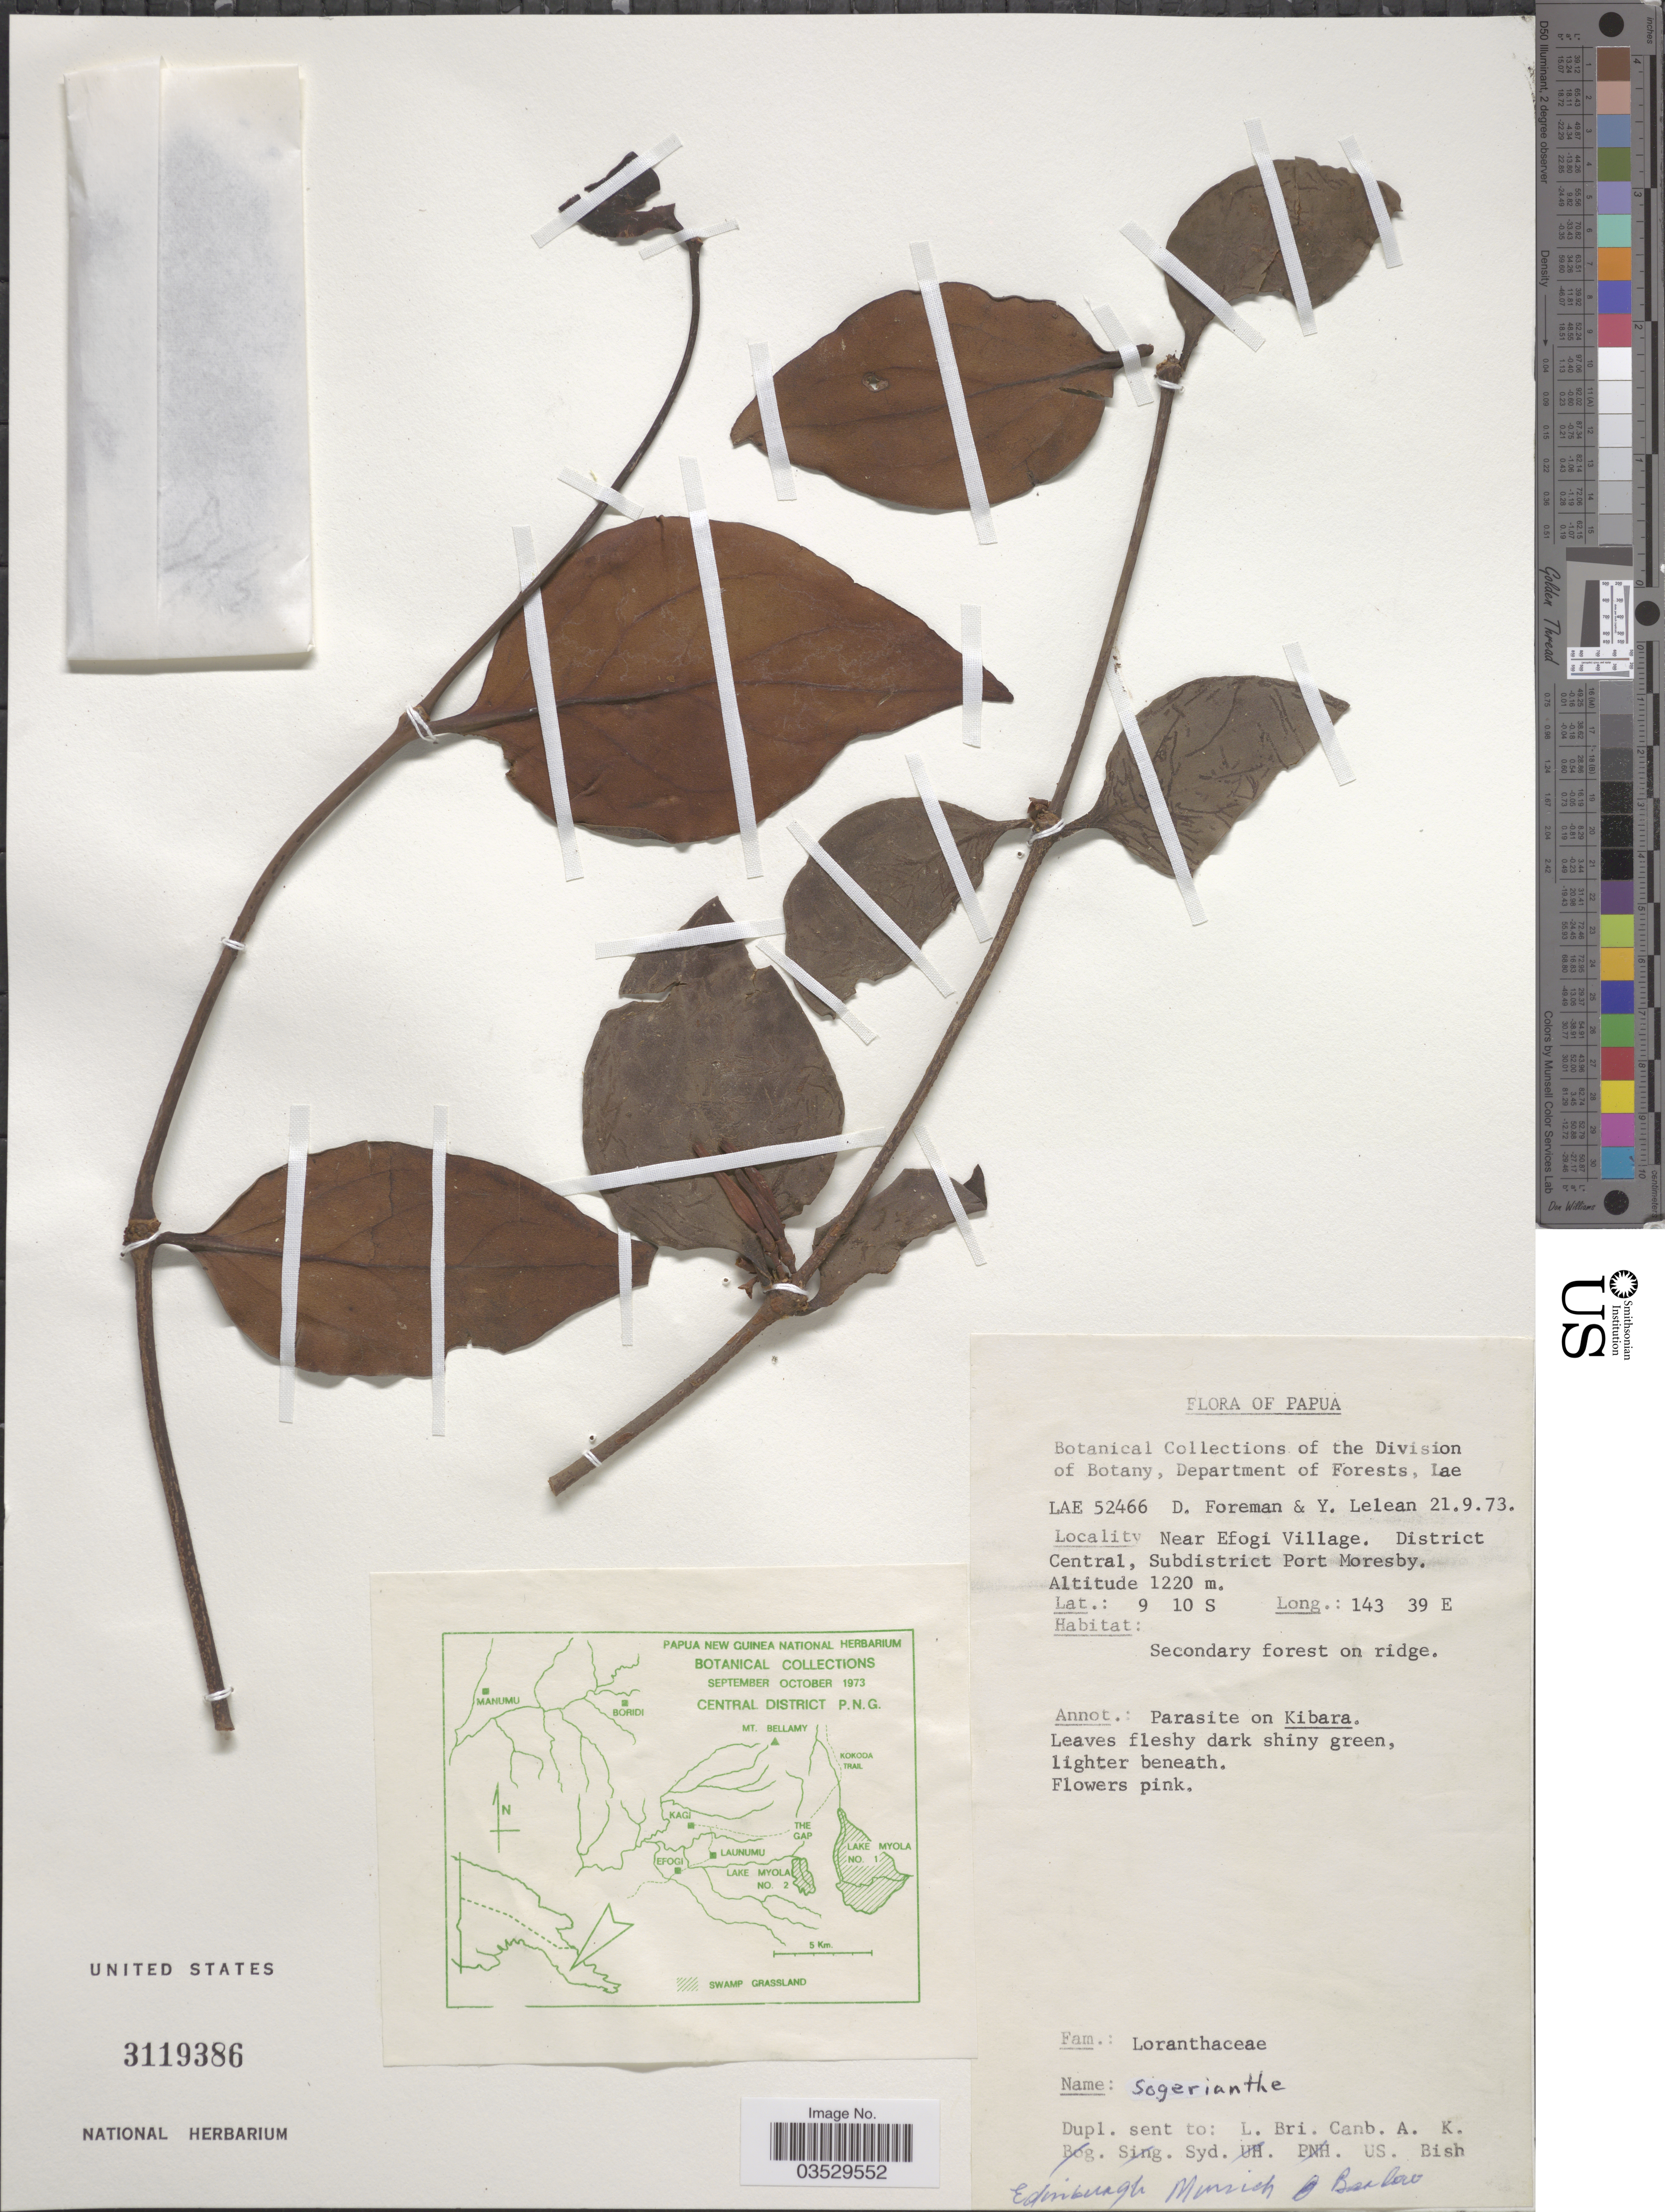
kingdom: Plantae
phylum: Tracheophyta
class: Magnoliopsida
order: Santalales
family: Loranthaceae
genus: Sogerianthe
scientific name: Sogerianthe sp.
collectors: D. Foreman & Y. Lelean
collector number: LAE 52466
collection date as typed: Transcribed d/m/y: 21/9/73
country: Papua New Guinea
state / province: Central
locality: Papua, Near Efogi Village, District Central, Subdistrict Port Moresby.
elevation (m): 1220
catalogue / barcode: US 3119386